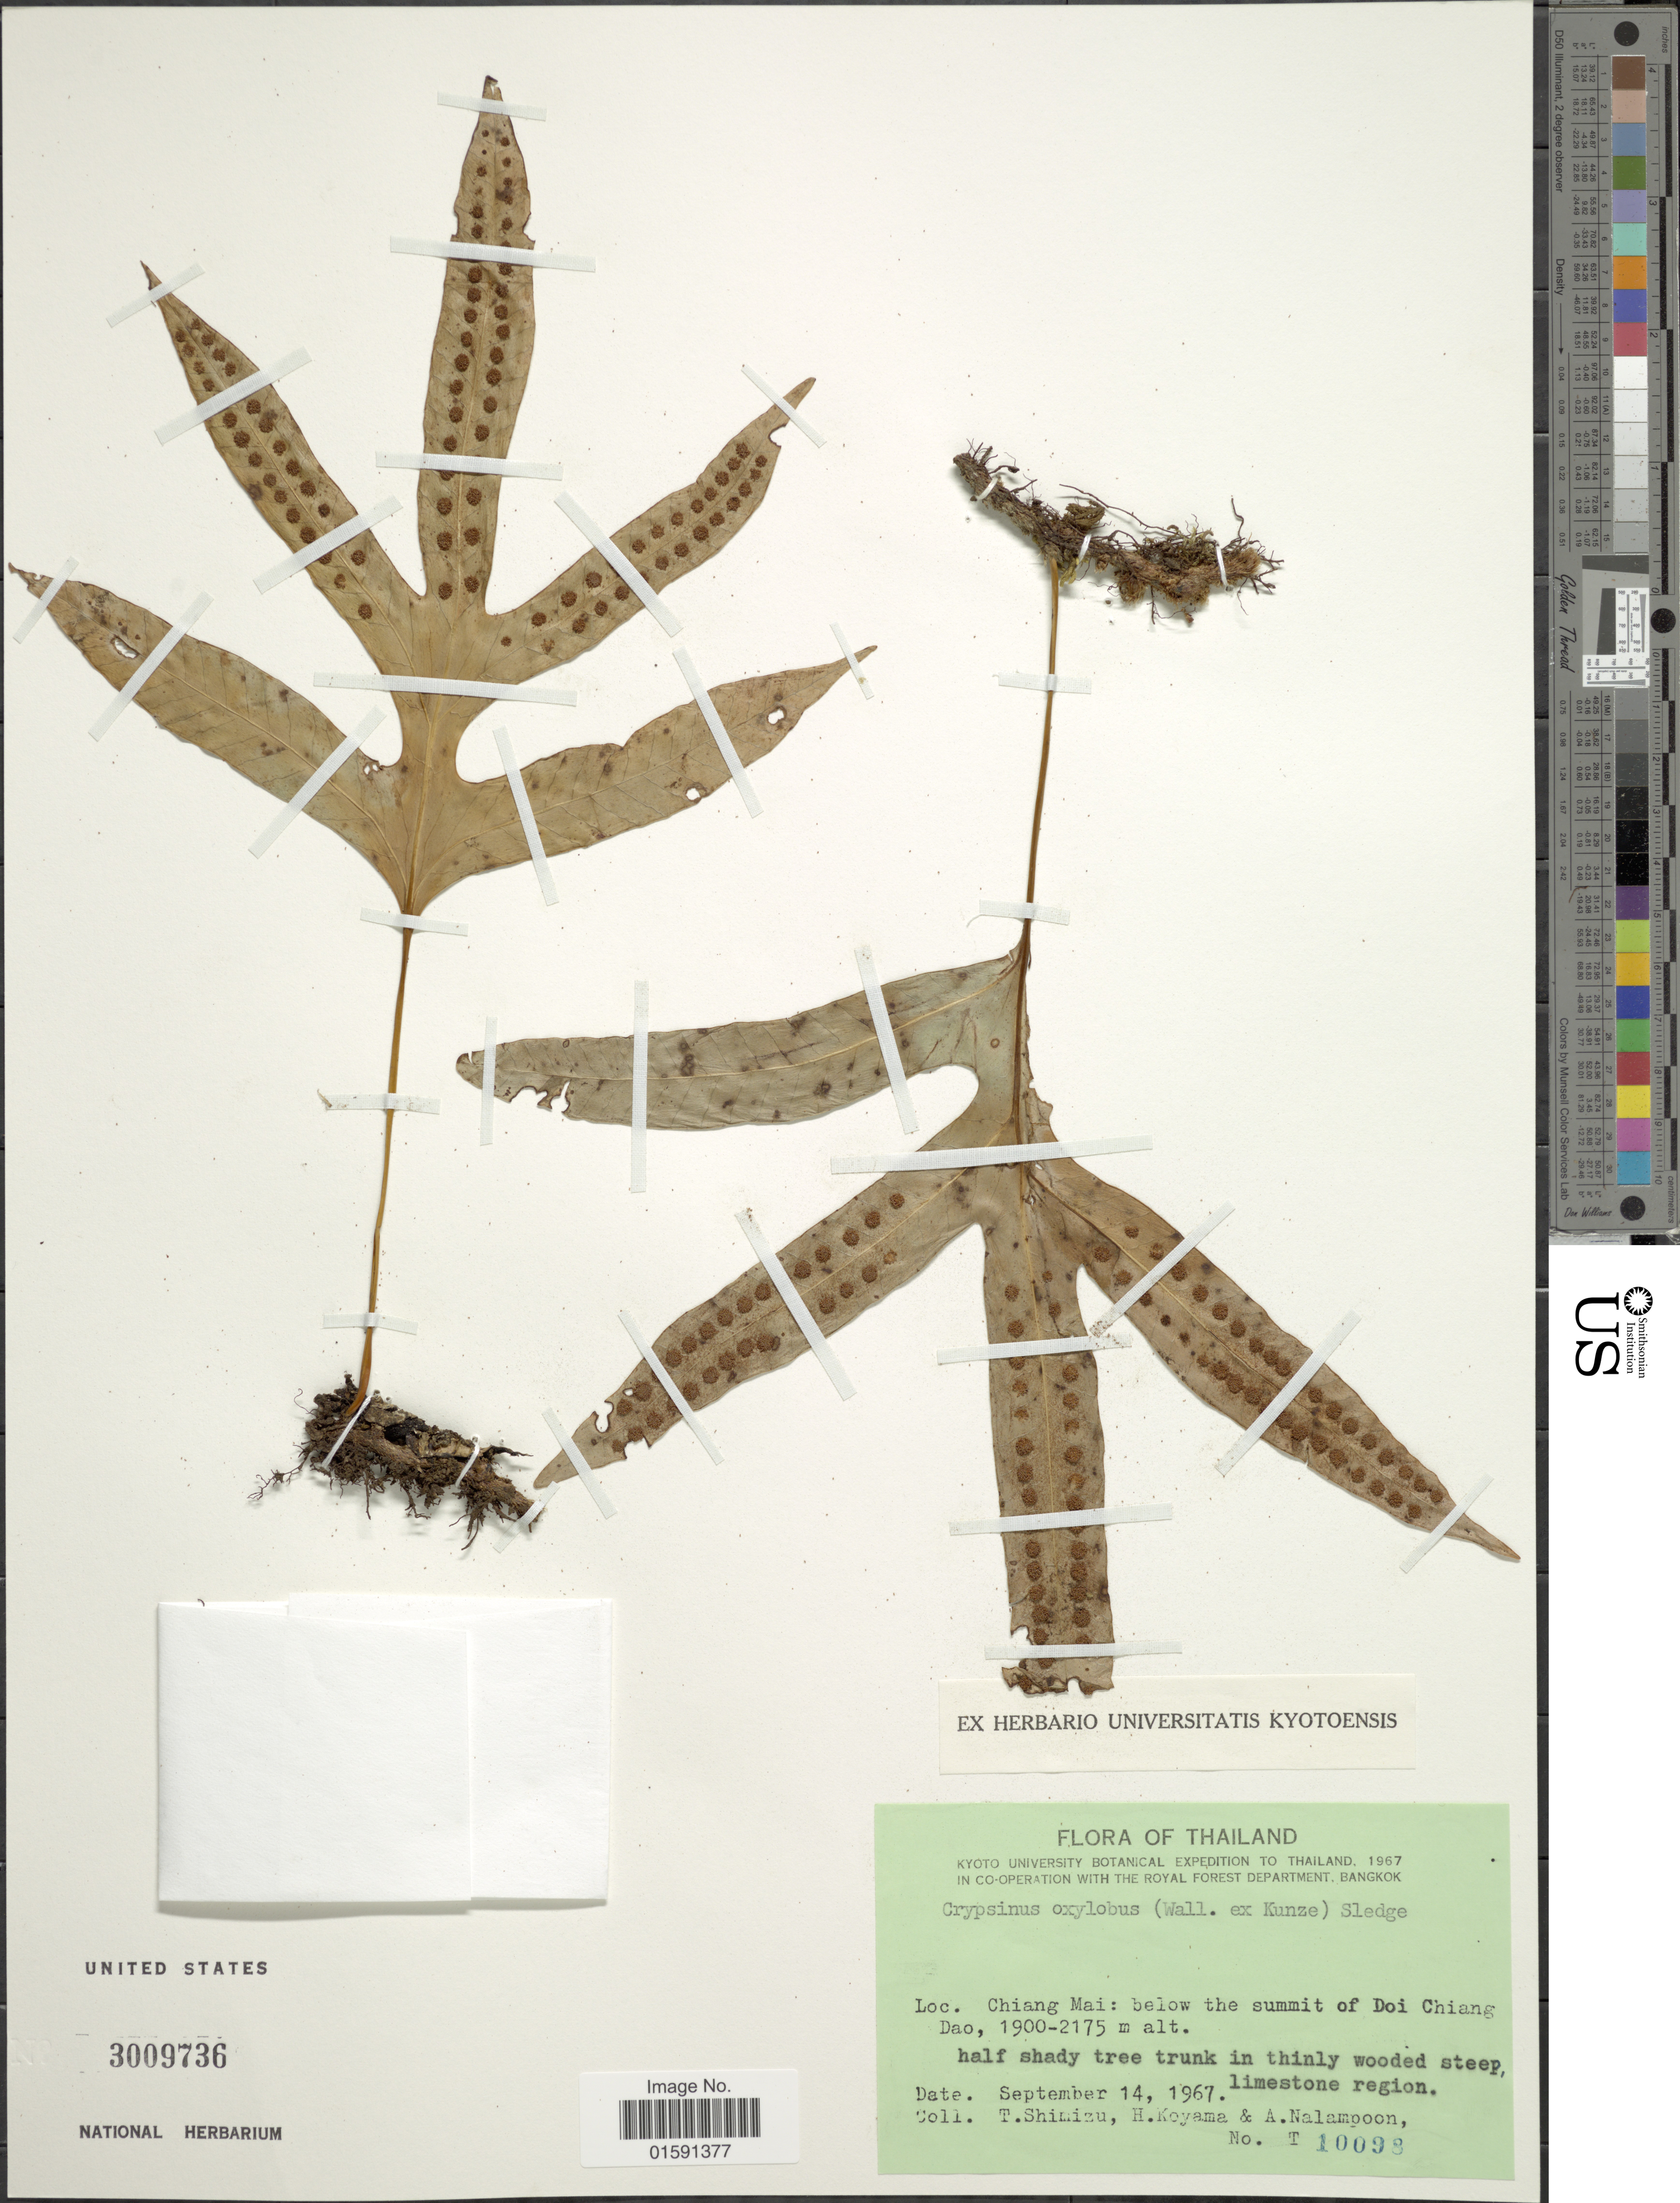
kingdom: Plantae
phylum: Tracheophyta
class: Polypodiopsida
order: Polypodiales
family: Polypodiaceae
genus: Selliguea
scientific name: Selliguea oxyloba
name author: (Wall. ex Kunze) Fraser-Jenk.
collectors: T. Shimizu, H. Koyama & A. Nalampoon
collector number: T 10093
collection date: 1967-09-14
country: Thailand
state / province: Chiang Mai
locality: Chiang Mai: below the summit of Doi Chiang Dao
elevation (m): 1900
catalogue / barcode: US 3009736